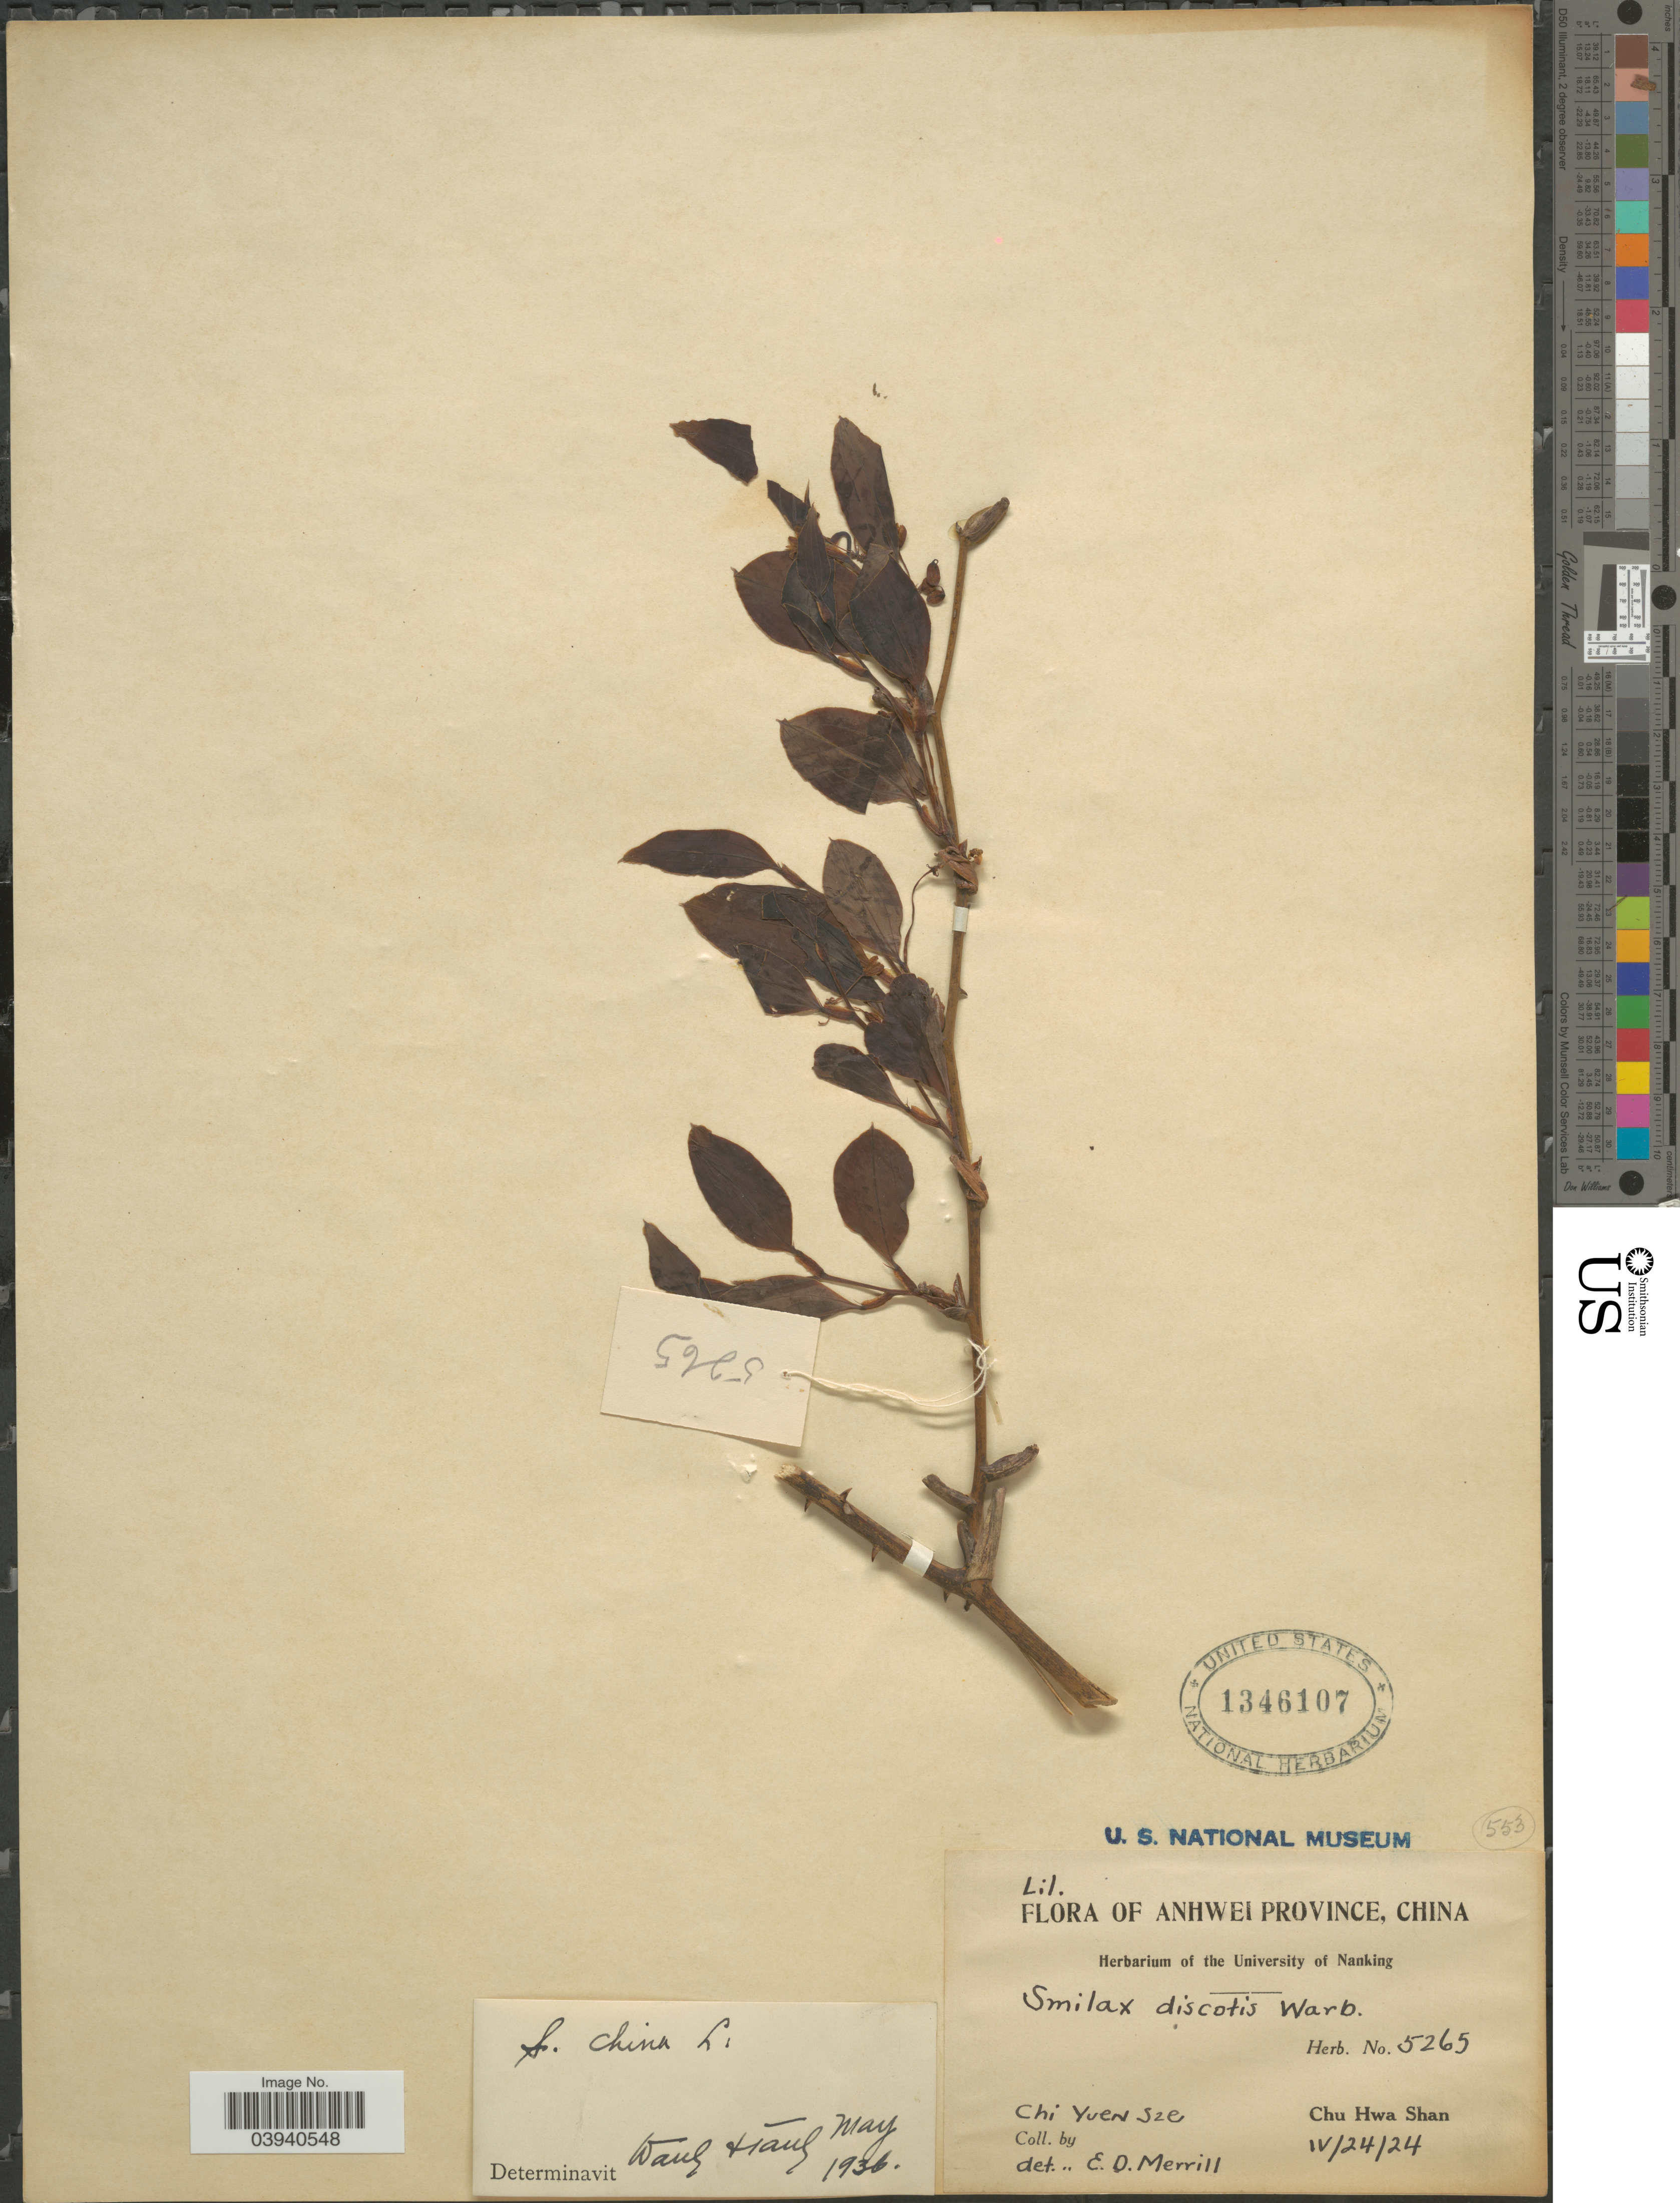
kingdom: Plantae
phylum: Tracheophyta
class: Liliopsida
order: Liliales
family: Smilacaceae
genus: Smilax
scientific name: Smilax china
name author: L.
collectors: ex herb. University of Nanking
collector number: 5265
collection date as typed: Transcribed d/m/y: 24/4/24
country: China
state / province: Anhui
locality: Anhwei Province. Chi Yuen Sze. Chu Hwa Shan.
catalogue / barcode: US 1346107